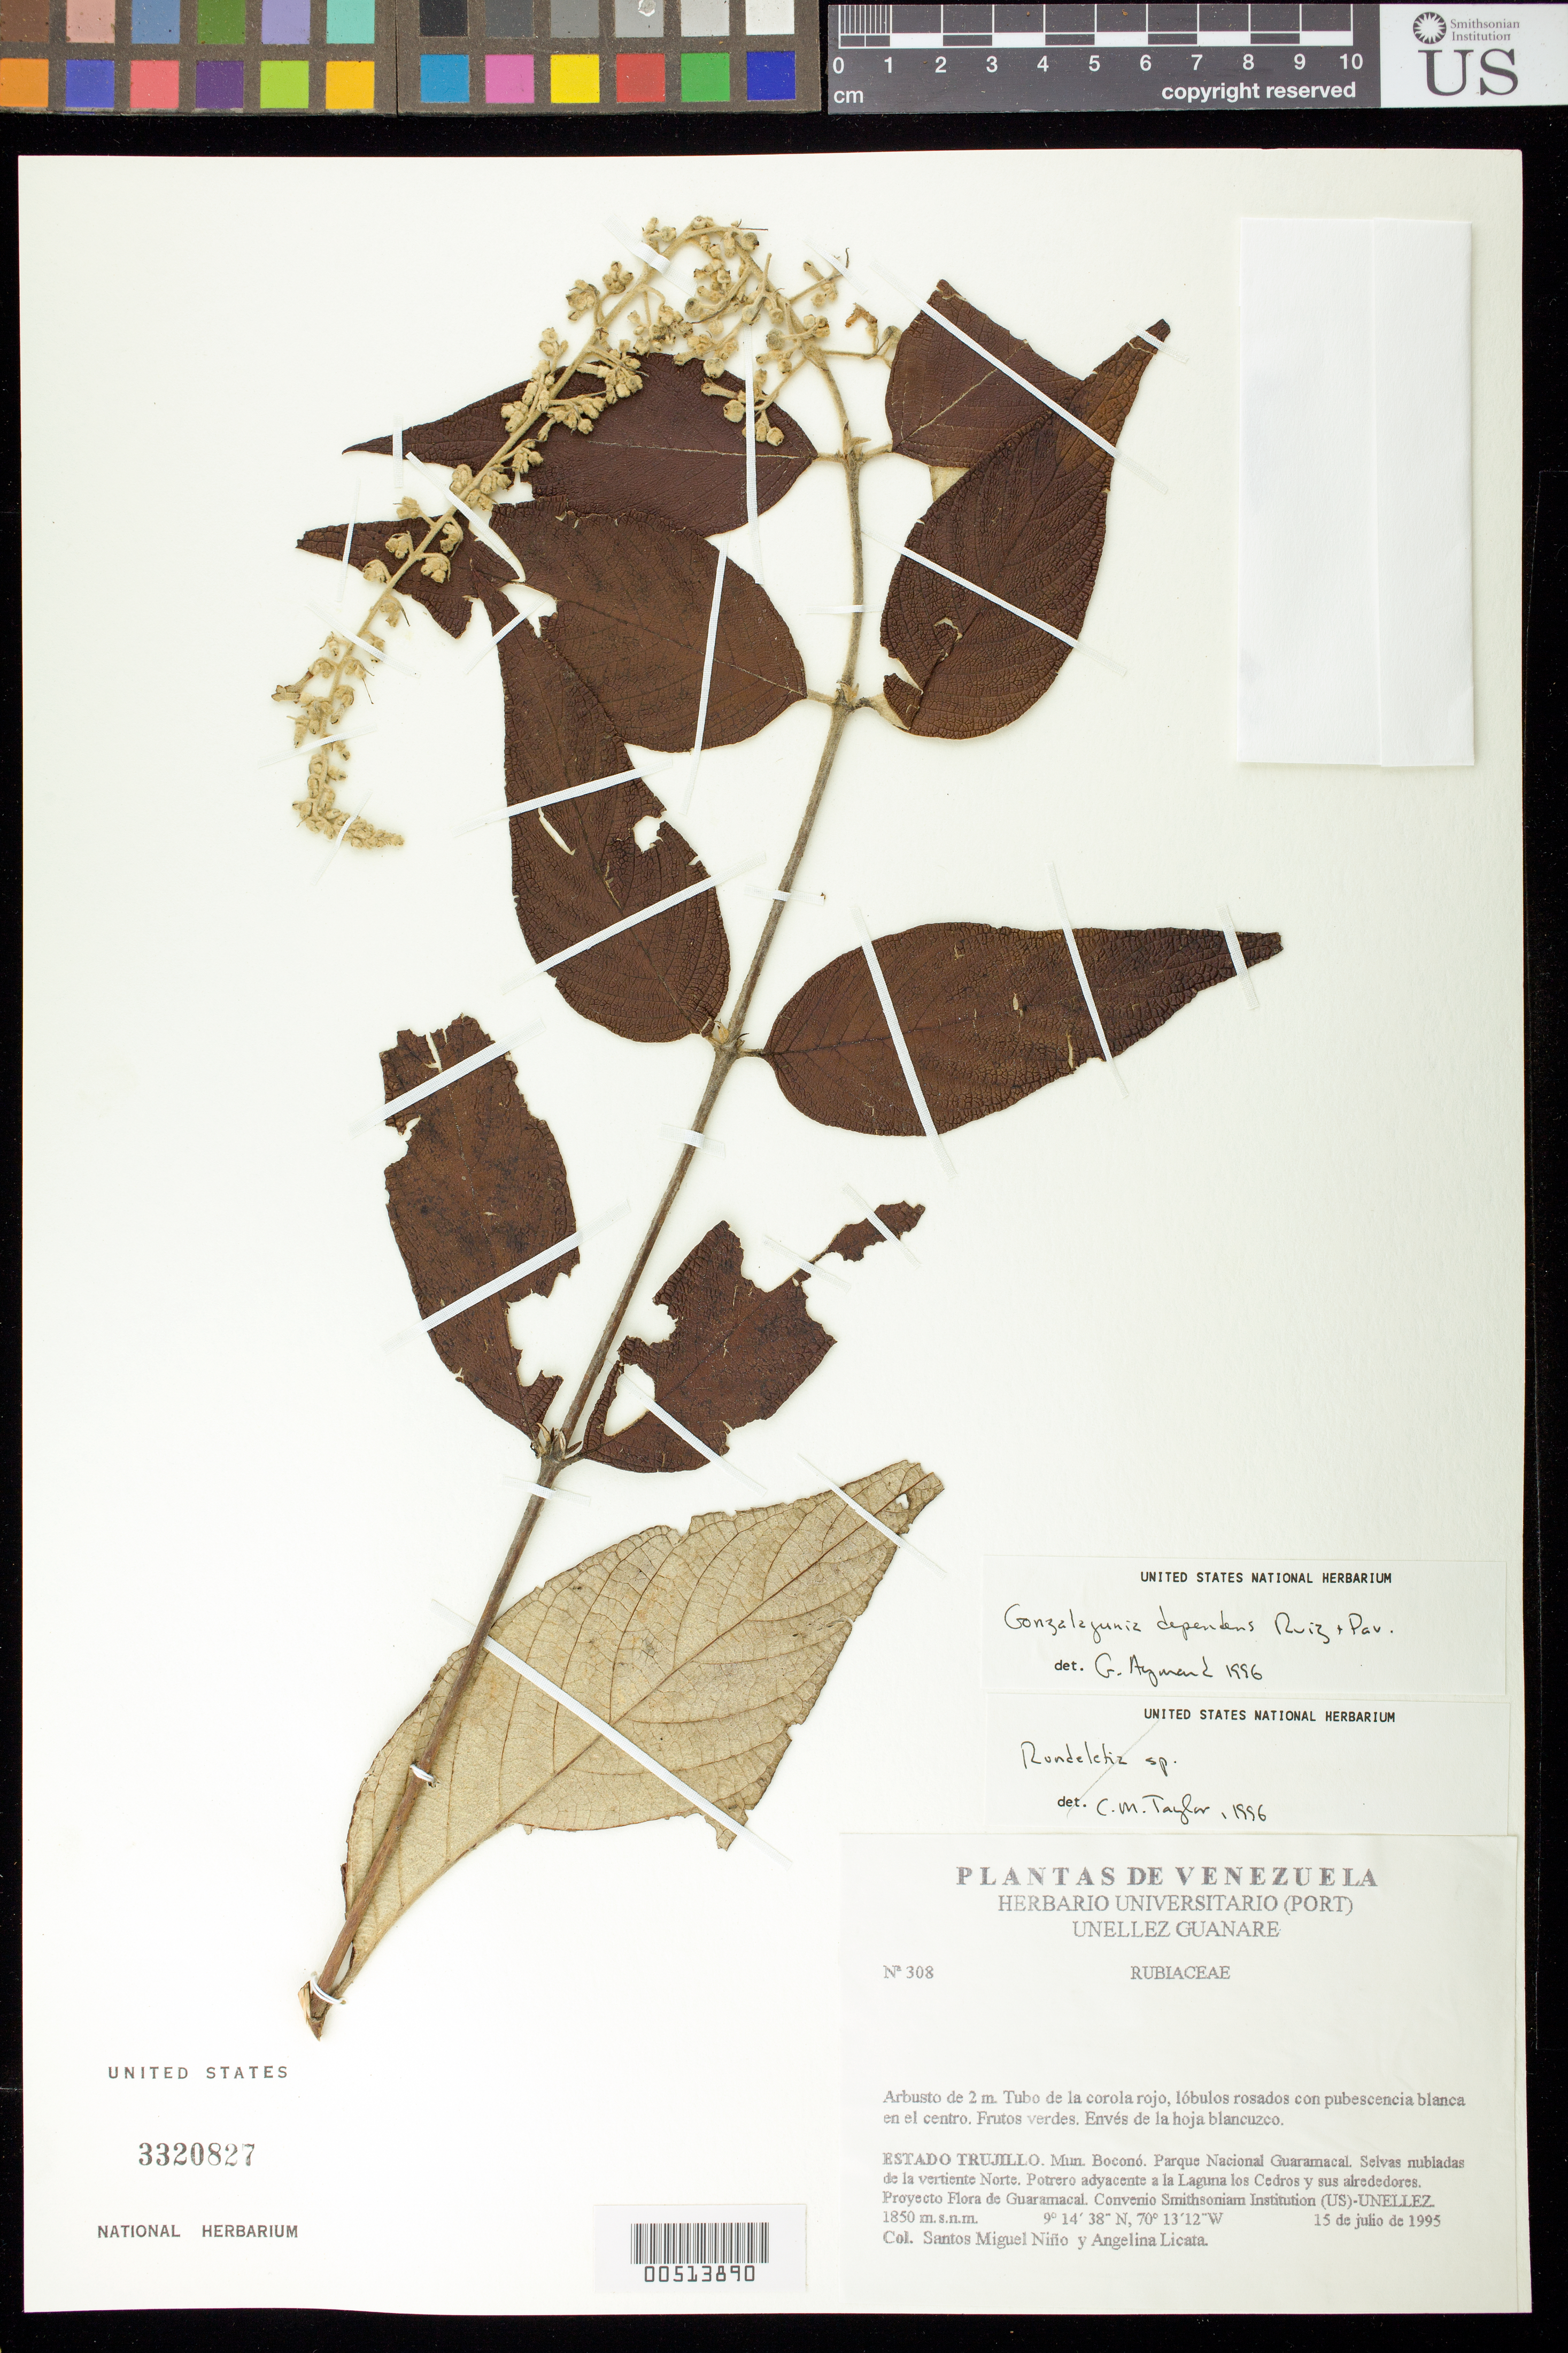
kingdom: Plantae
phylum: Tracheophyta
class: Magnoliopsida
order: Gentianales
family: Rubiaceae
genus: Gonzalagunia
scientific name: Gonzalagunia dependens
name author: Ruiz & Pav.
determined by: Aymard C., G. A., (PORT), Univ. Nac. Exp. de los Llanos Ezequiel Zamora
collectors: S. M. Niño & A. Licata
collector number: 308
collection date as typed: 15 Jul 1995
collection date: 1995-07-15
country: Venezuela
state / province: Trujillo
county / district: Boconó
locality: Parque Nacional Guaramacal, potrero adyacente a la Laguna de Los Cedros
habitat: Selva nubladas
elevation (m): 1850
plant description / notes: MO, PORT, US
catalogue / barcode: US 3320827